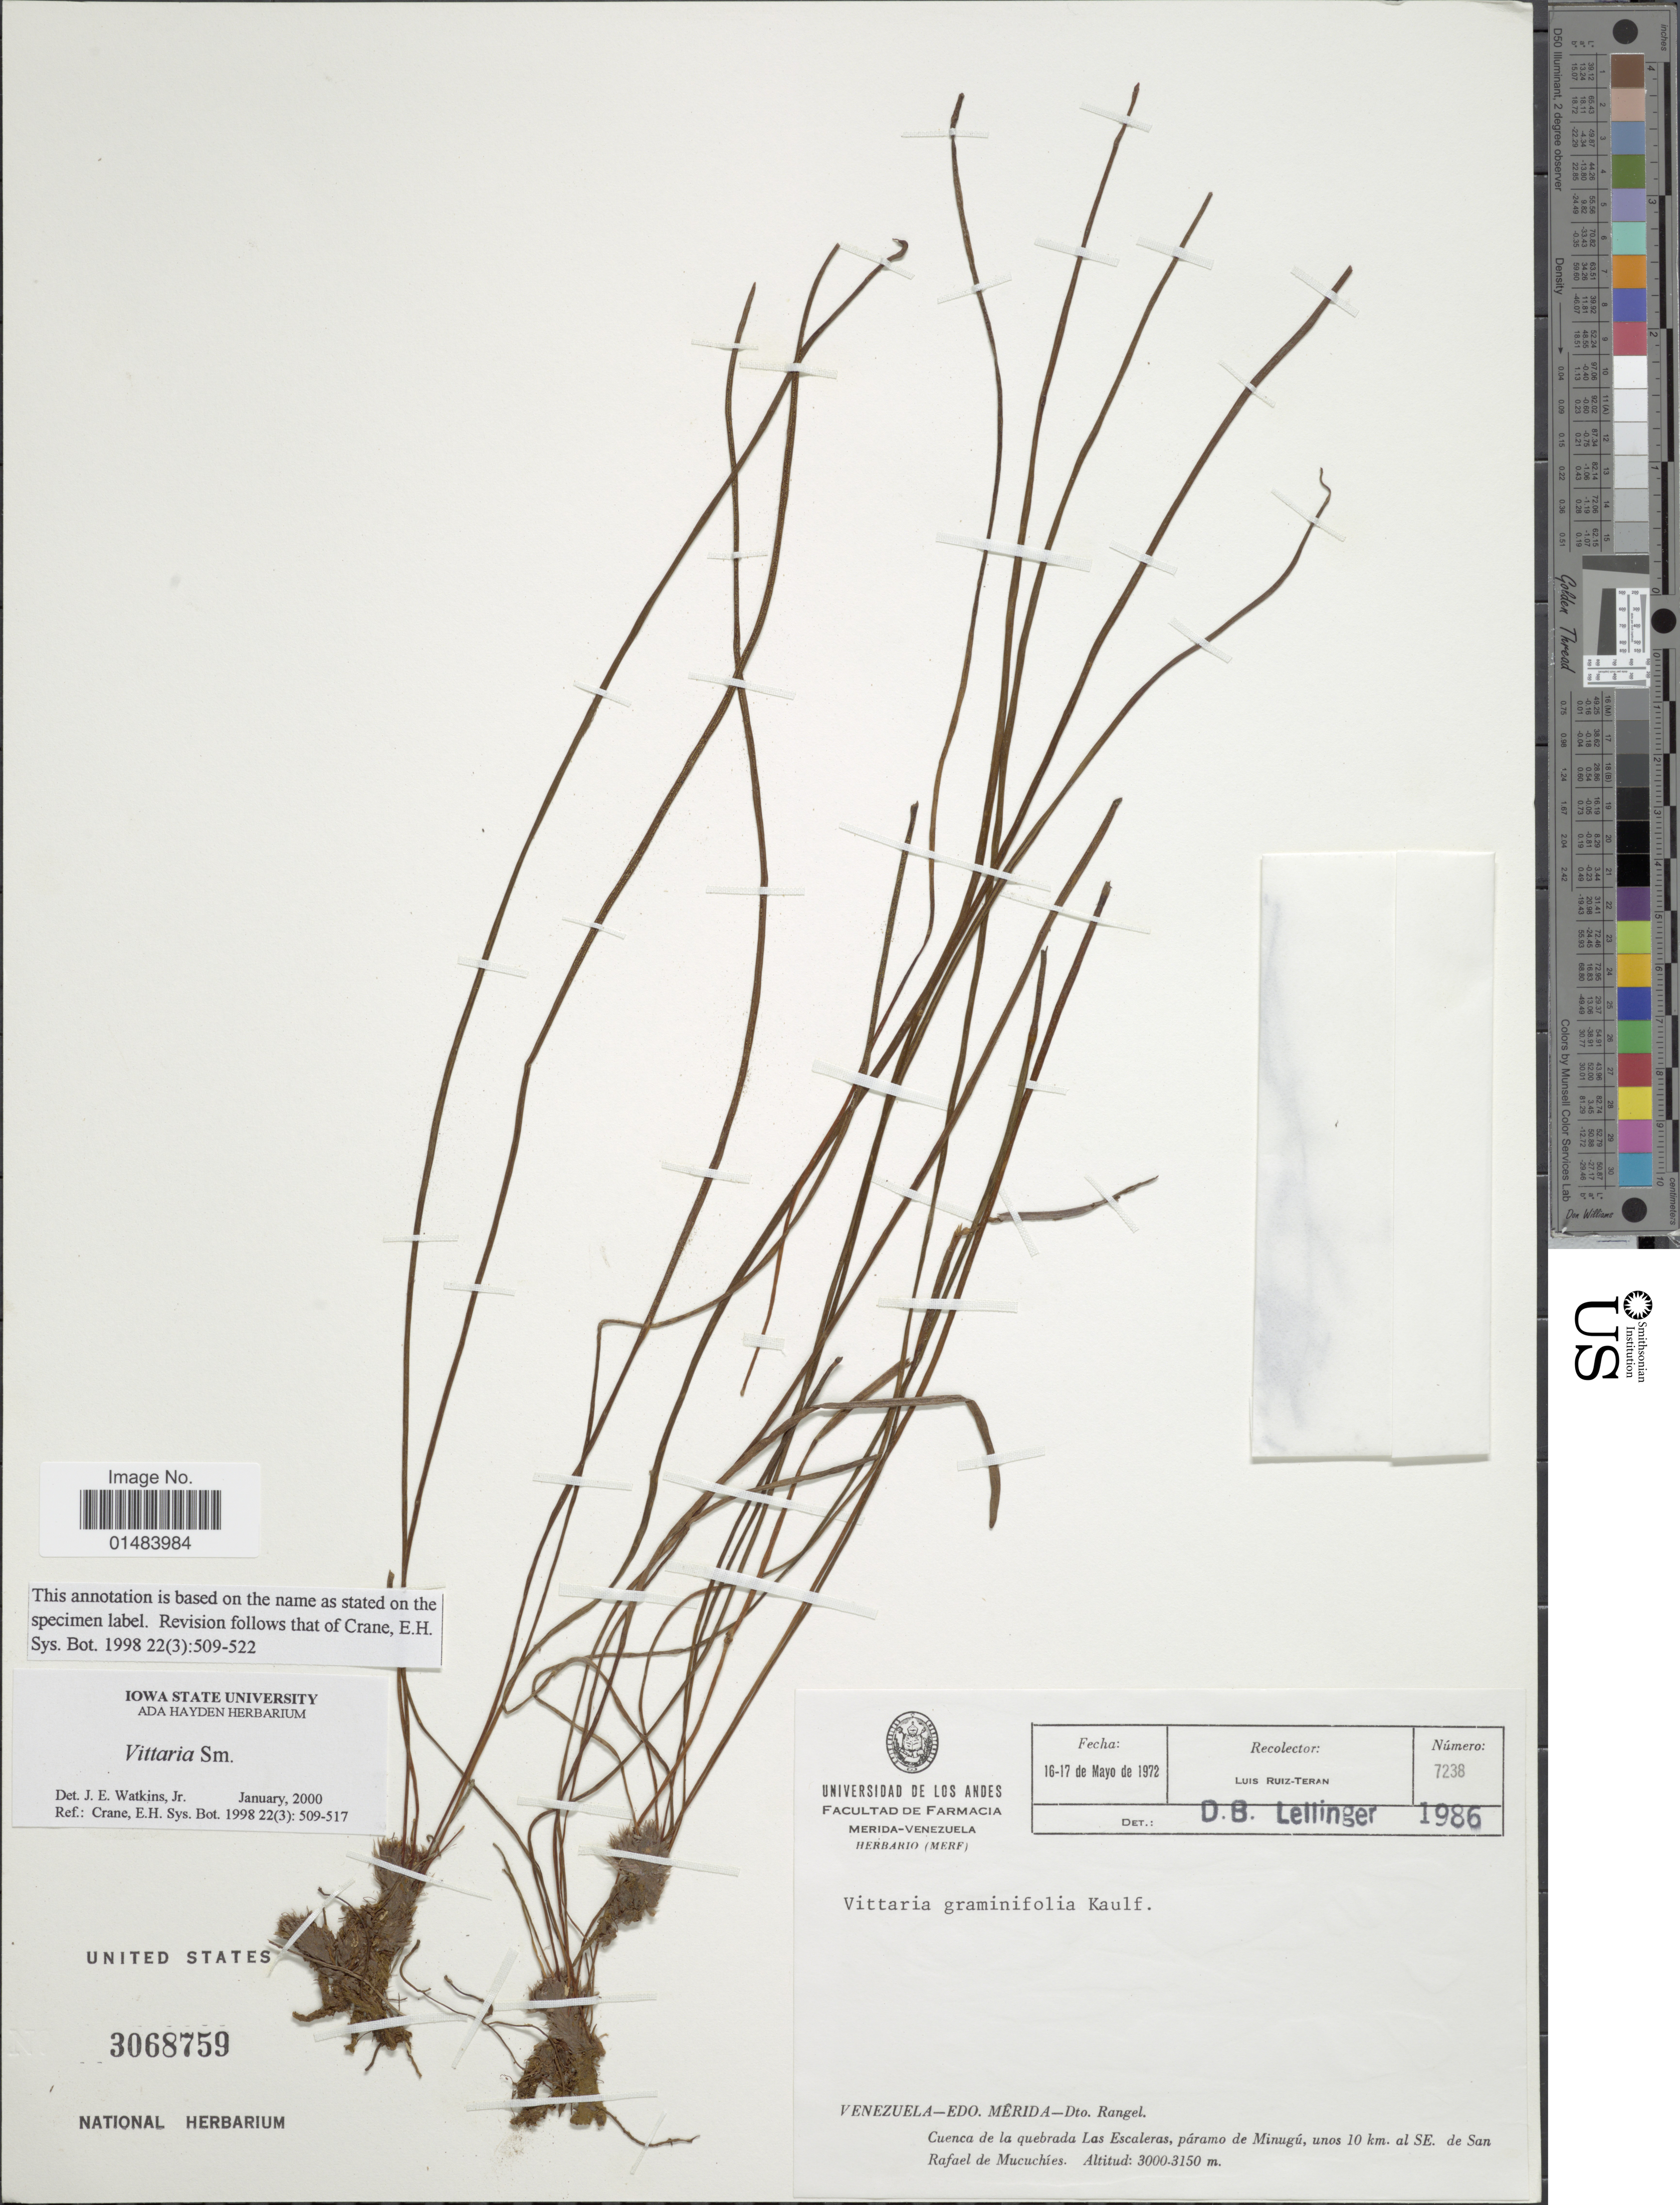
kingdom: Plantae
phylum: Tracheophyta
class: Polypodiopsida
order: Polypodiales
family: Pteridaceae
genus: Vittaria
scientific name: Vittaria graminifolia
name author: Kaulf.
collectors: L. Teran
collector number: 7238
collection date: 1972-05-16/1972-05-17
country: Venezuela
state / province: Mérida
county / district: Rangel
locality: Venezuela-Edo.Merida-Dto. Rangel, Cuenca de la quebrada Las Escaleras, paramo de Minugu, unos 10 km. al SE. de San Rafael de Mucuchies.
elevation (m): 3000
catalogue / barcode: US 3068759